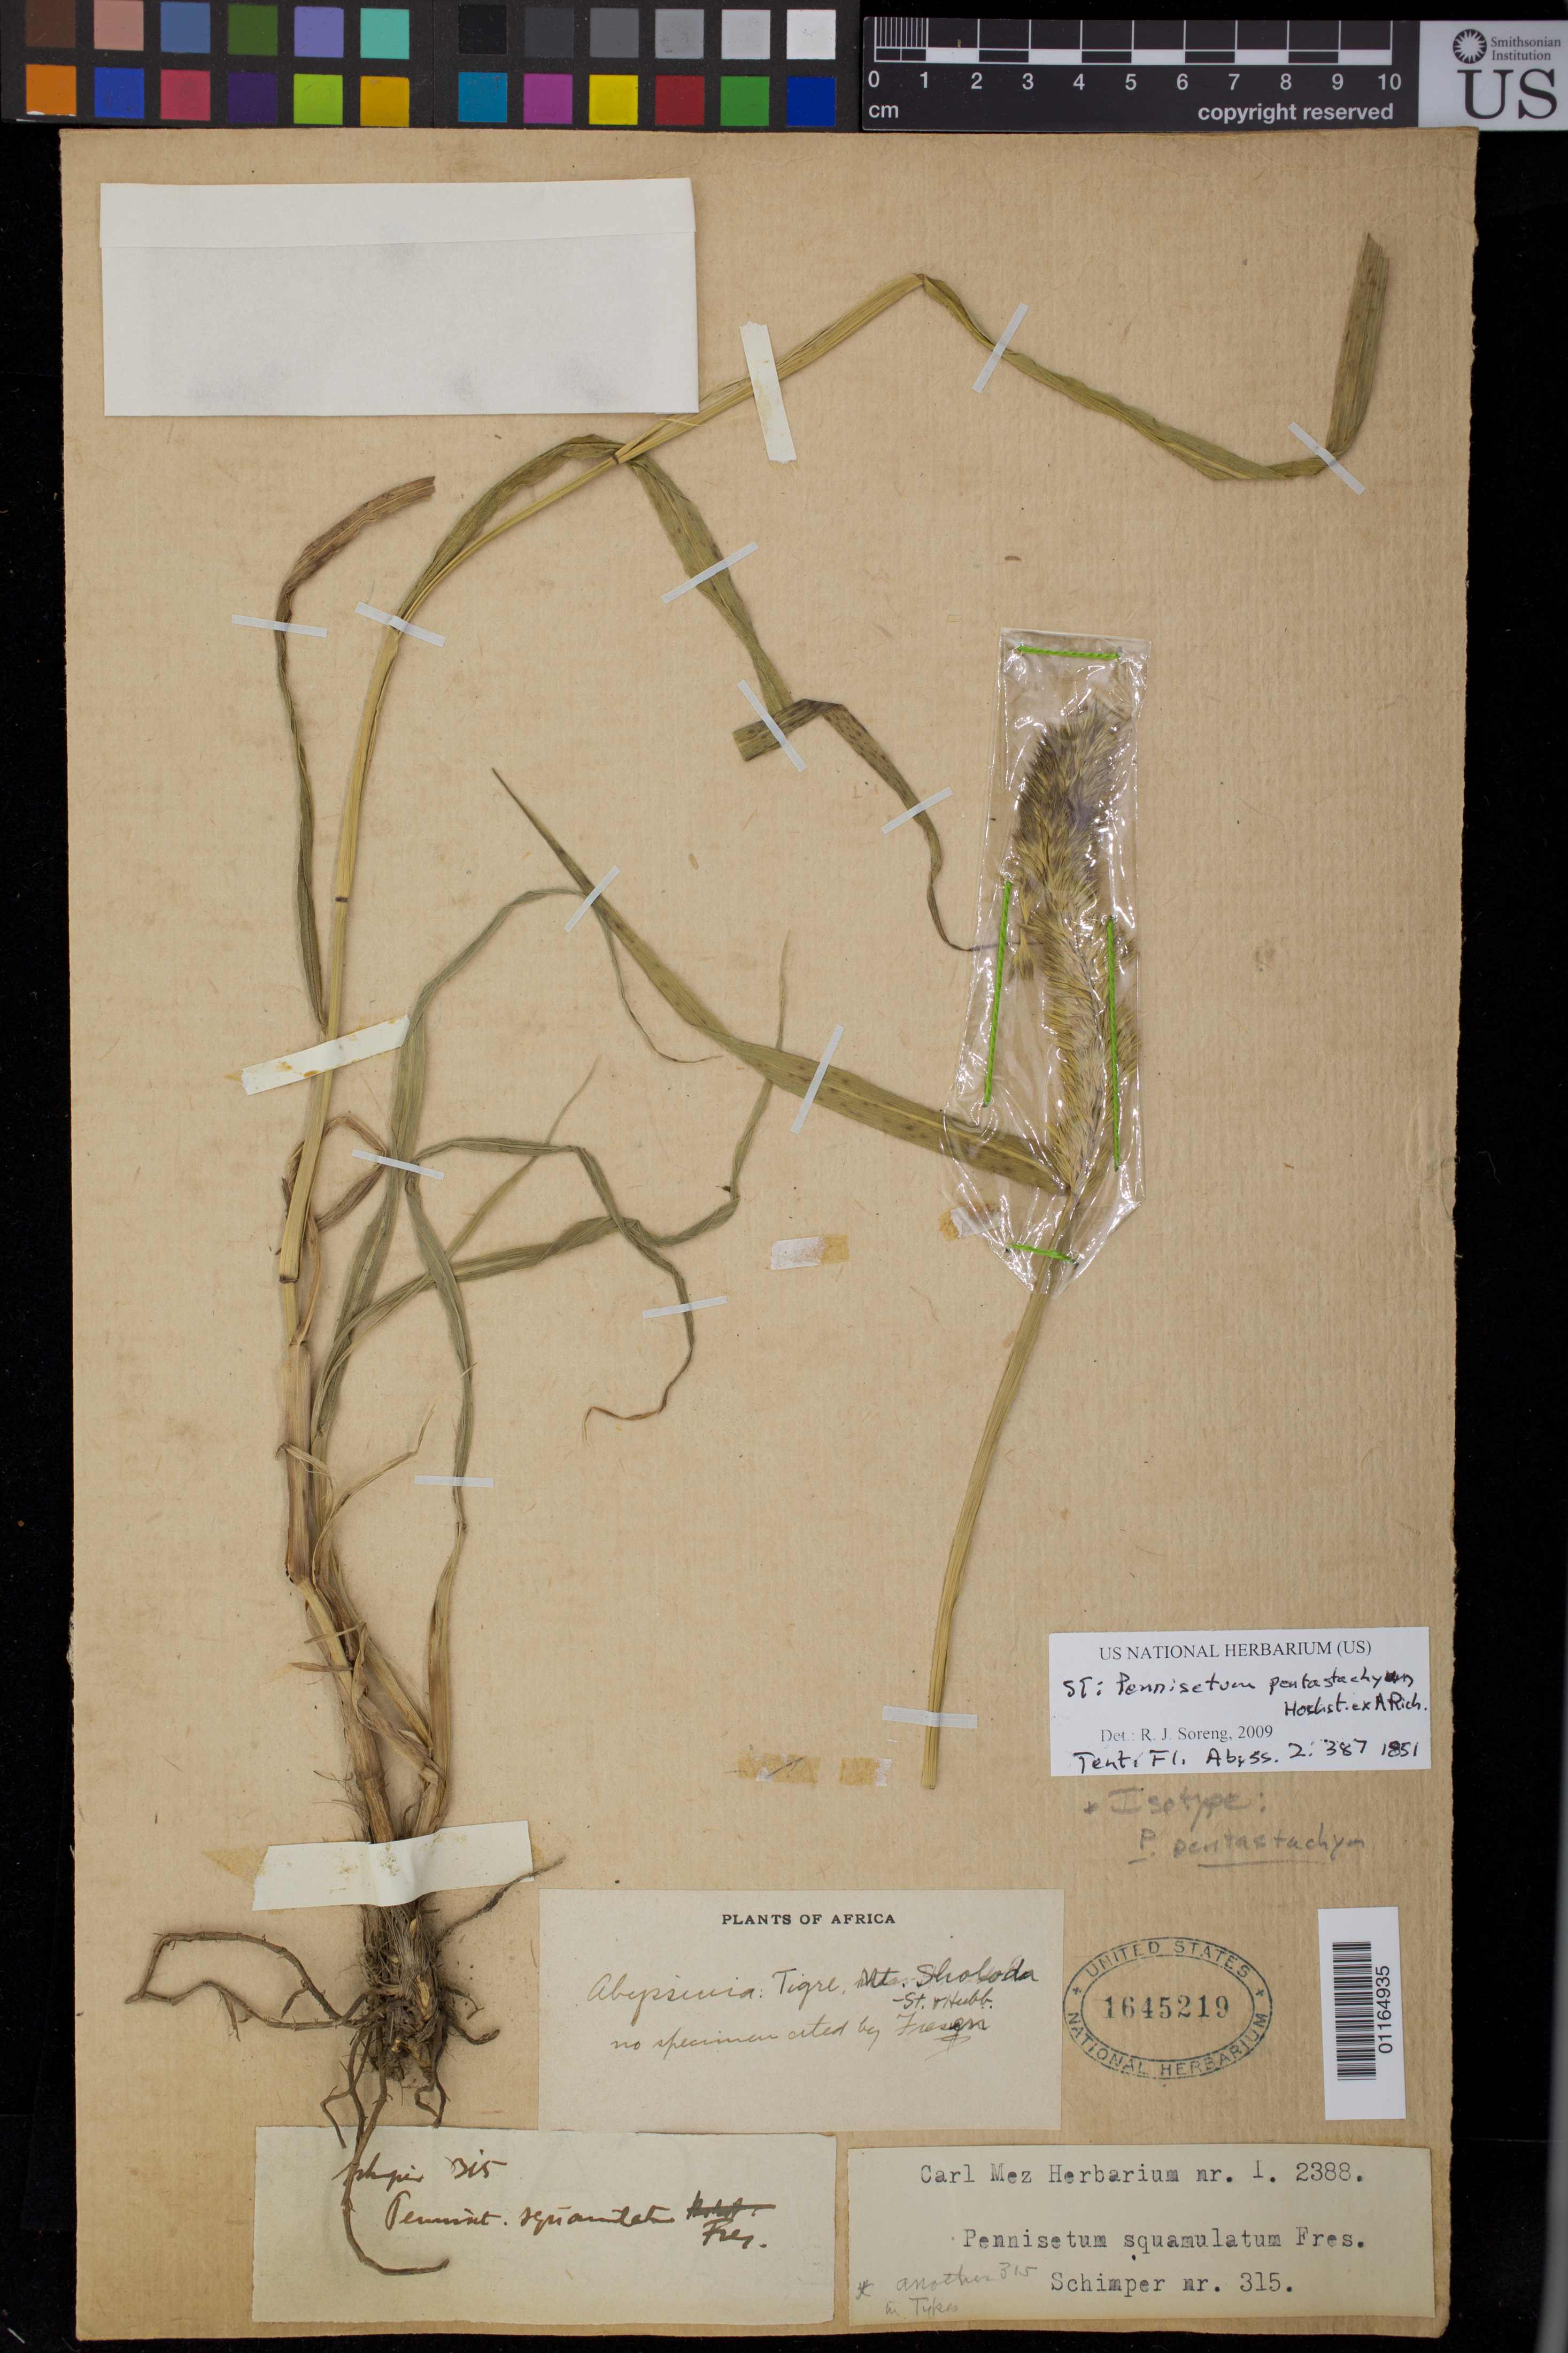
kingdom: Plantae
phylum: Tracheophyta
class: Liliopsida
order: Poales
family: Poaceae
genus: Pennisetum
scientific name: Pennisetum pentastachyum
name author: Hochst. ex A. Rich.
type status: Isosyntype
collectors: G. W. Schimper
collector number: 315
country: Ethiopia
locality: "Abssyinia": Tigre, Mt. Sholoda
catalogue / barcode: US 1645219